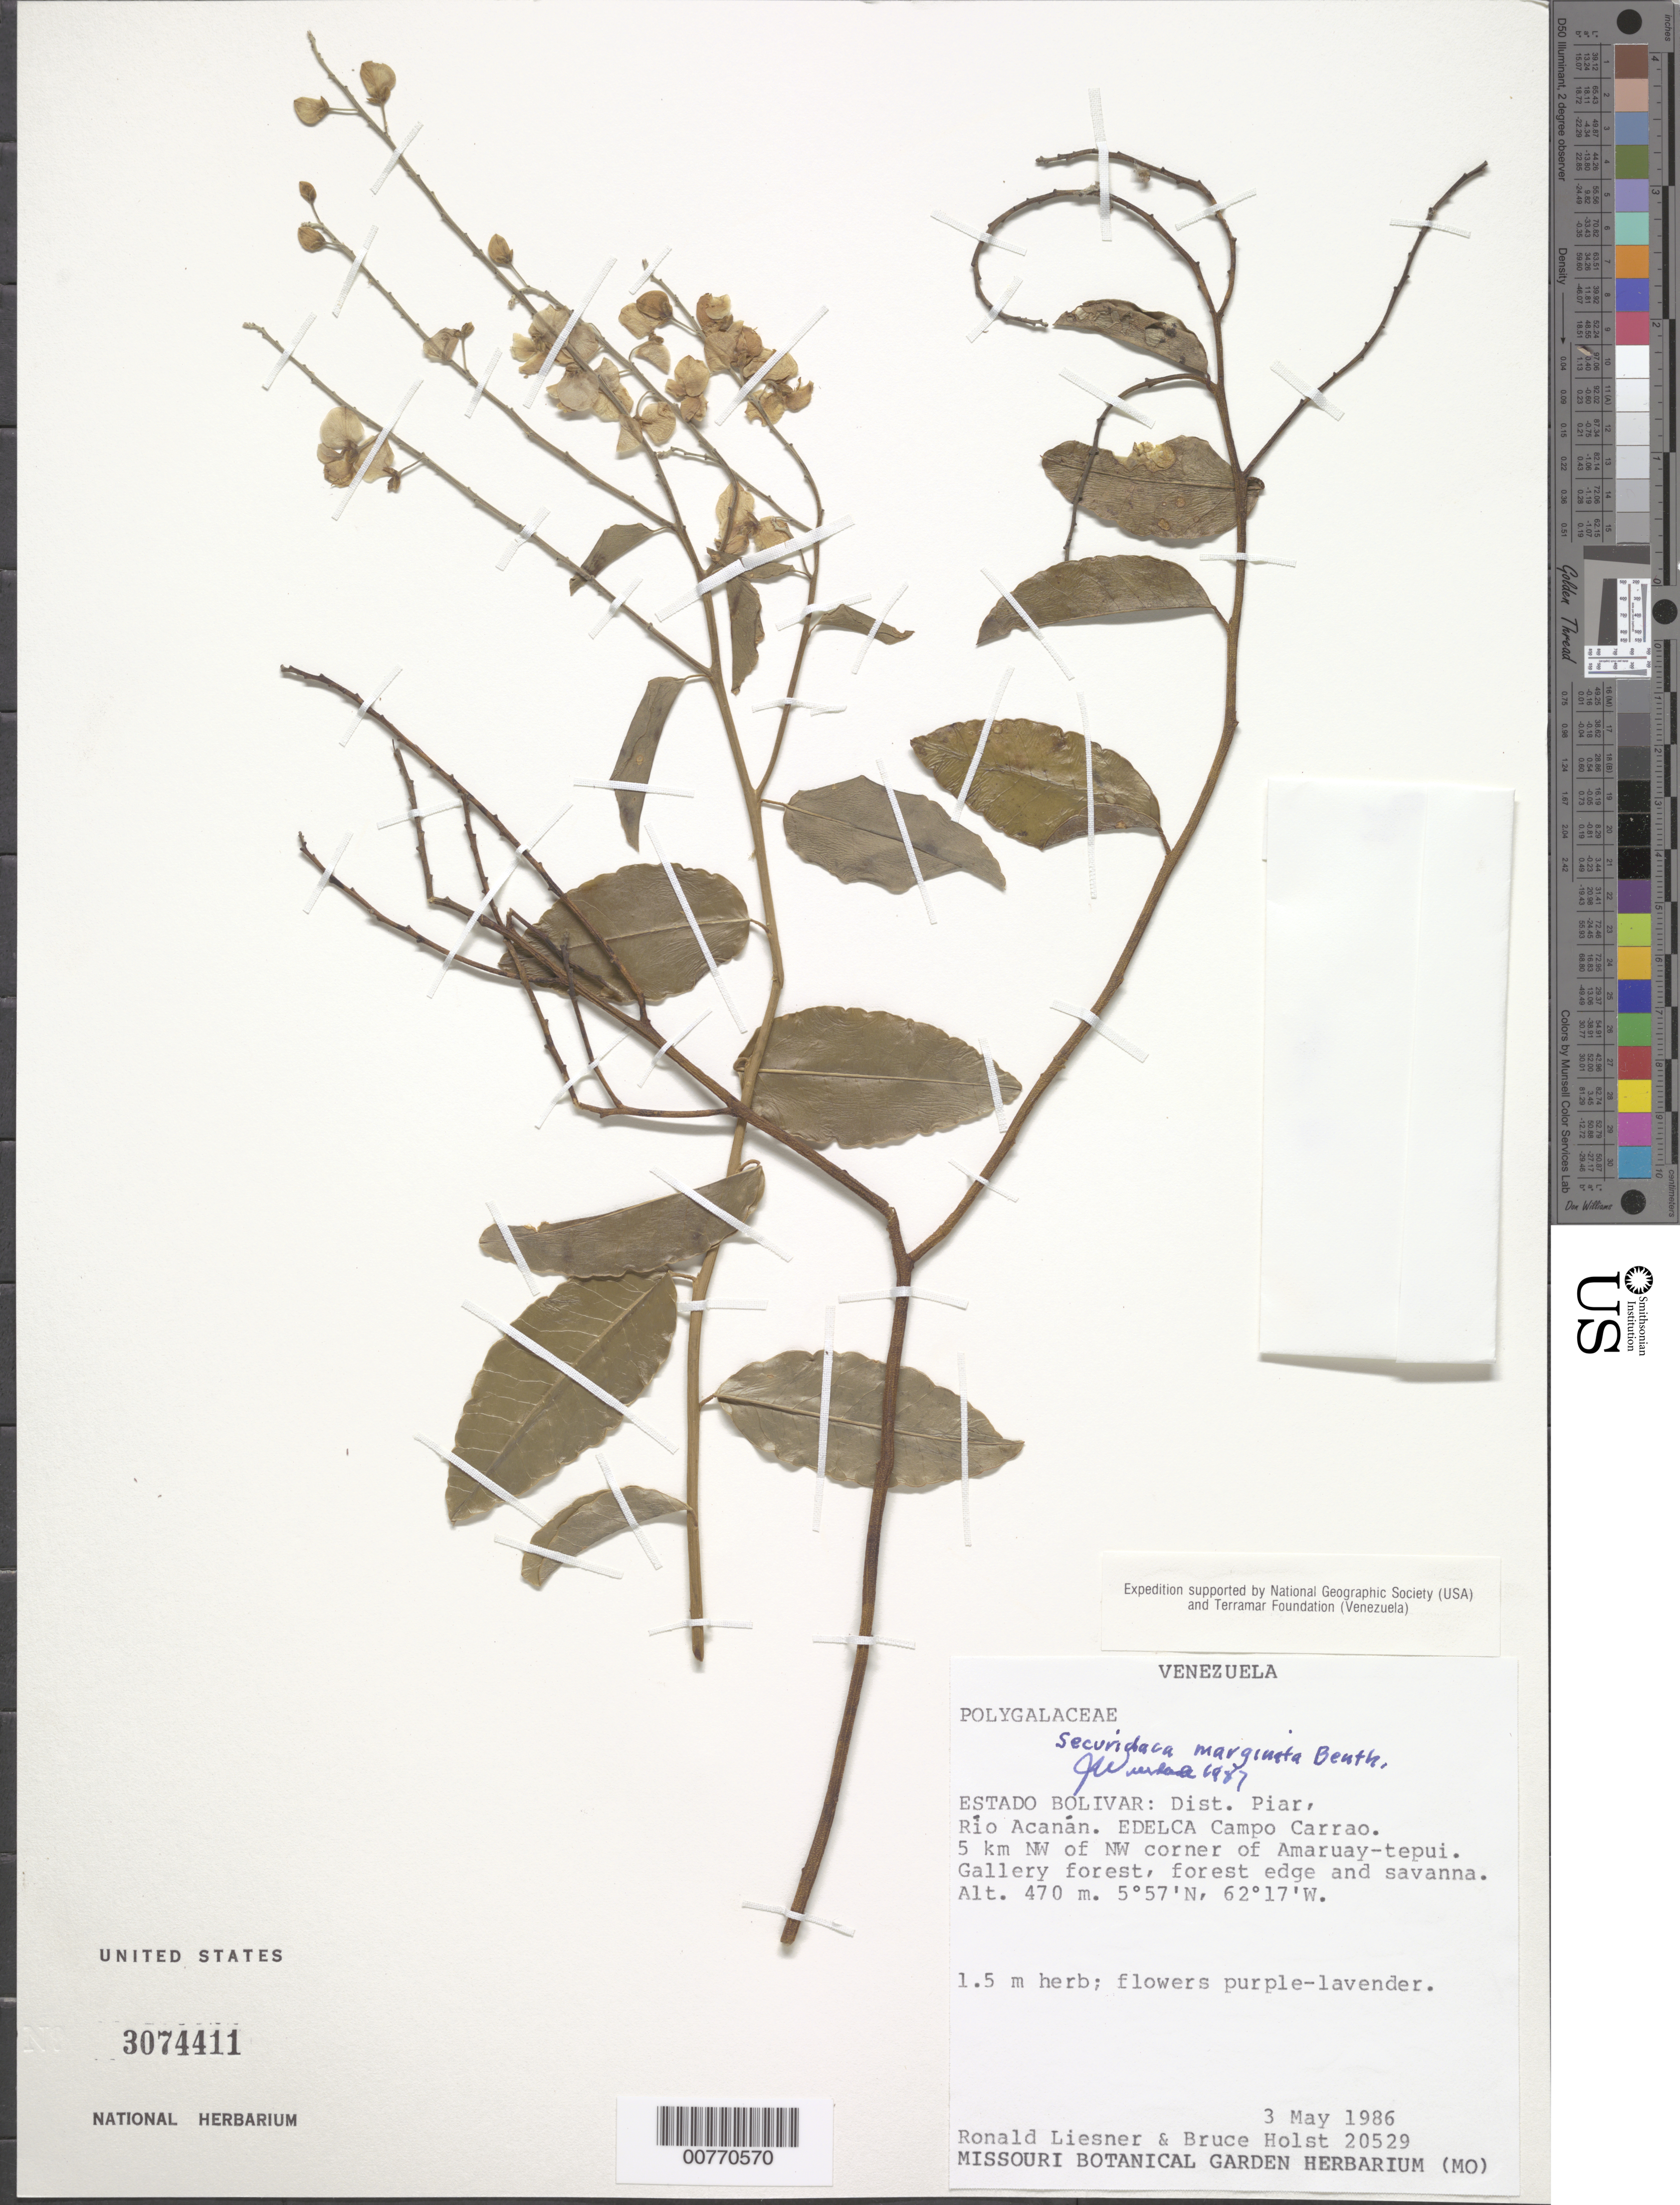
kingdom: Plantae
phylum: Tracheophyta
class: Magnoliopsida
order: Fabales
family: Polygalaceae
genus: Securidaca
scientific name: Securidaca marginata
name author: Benth.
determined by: Wurdack, John J., (US), US (UNITED STATES)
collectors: R. L. Liesner & B. Holst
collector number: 20529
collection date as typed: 3-May-86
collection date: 1986-05-03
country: Venezuela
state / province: Bolívar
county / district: Piar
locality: Río Acanán, EDELCA Campo Carrao, 5 km NW of Amaruaytepuí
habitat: Gallery forest, forest edge and savanna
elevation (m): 470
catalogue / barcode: US 3074411